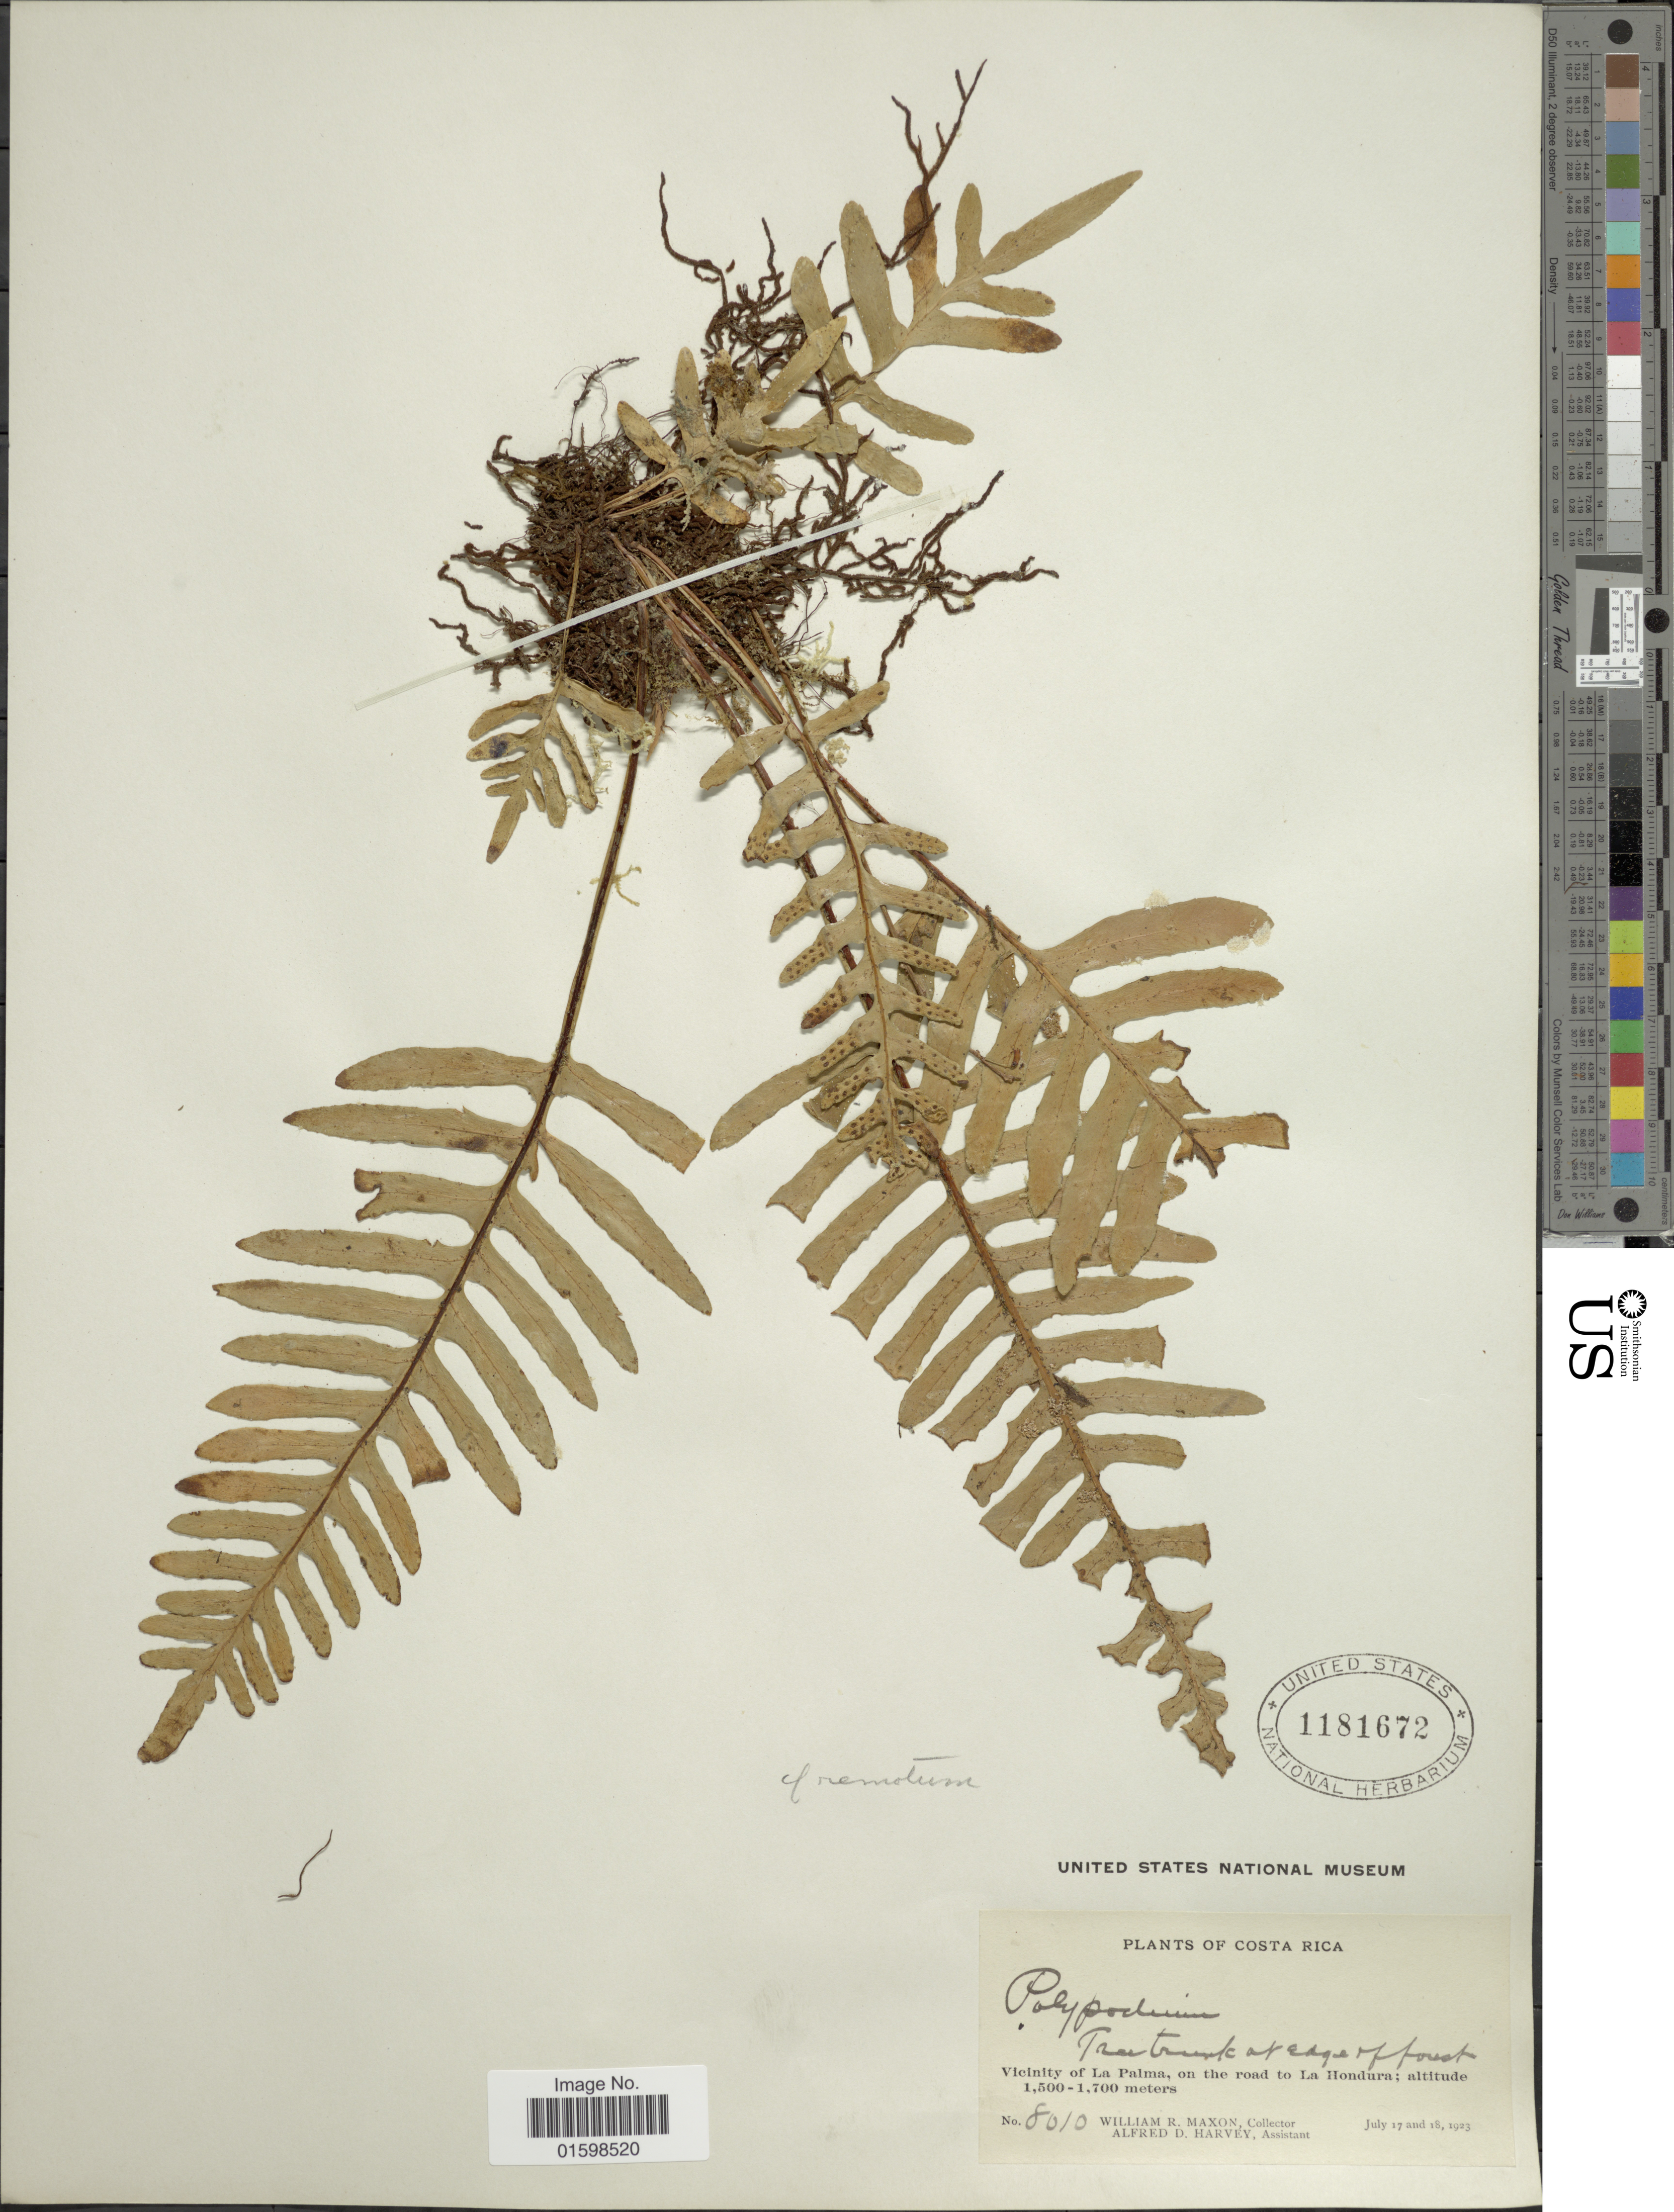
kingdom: Plantae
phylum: Tracheophyta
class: Polypodiopsida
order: Polypodiales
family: Polypodiaceae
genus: Pleopeltis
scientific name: Pleopeltis remota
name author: (Desv.) A.R. Sm.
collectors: W. R. Maxon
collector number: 8010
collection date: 1923-07-17/1923-07-18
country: Costa Rica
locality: Tree trunk at edge of forest, Vicinity of La Palma, on the road to La Hondura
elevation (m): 1500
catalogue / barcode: US 1181672